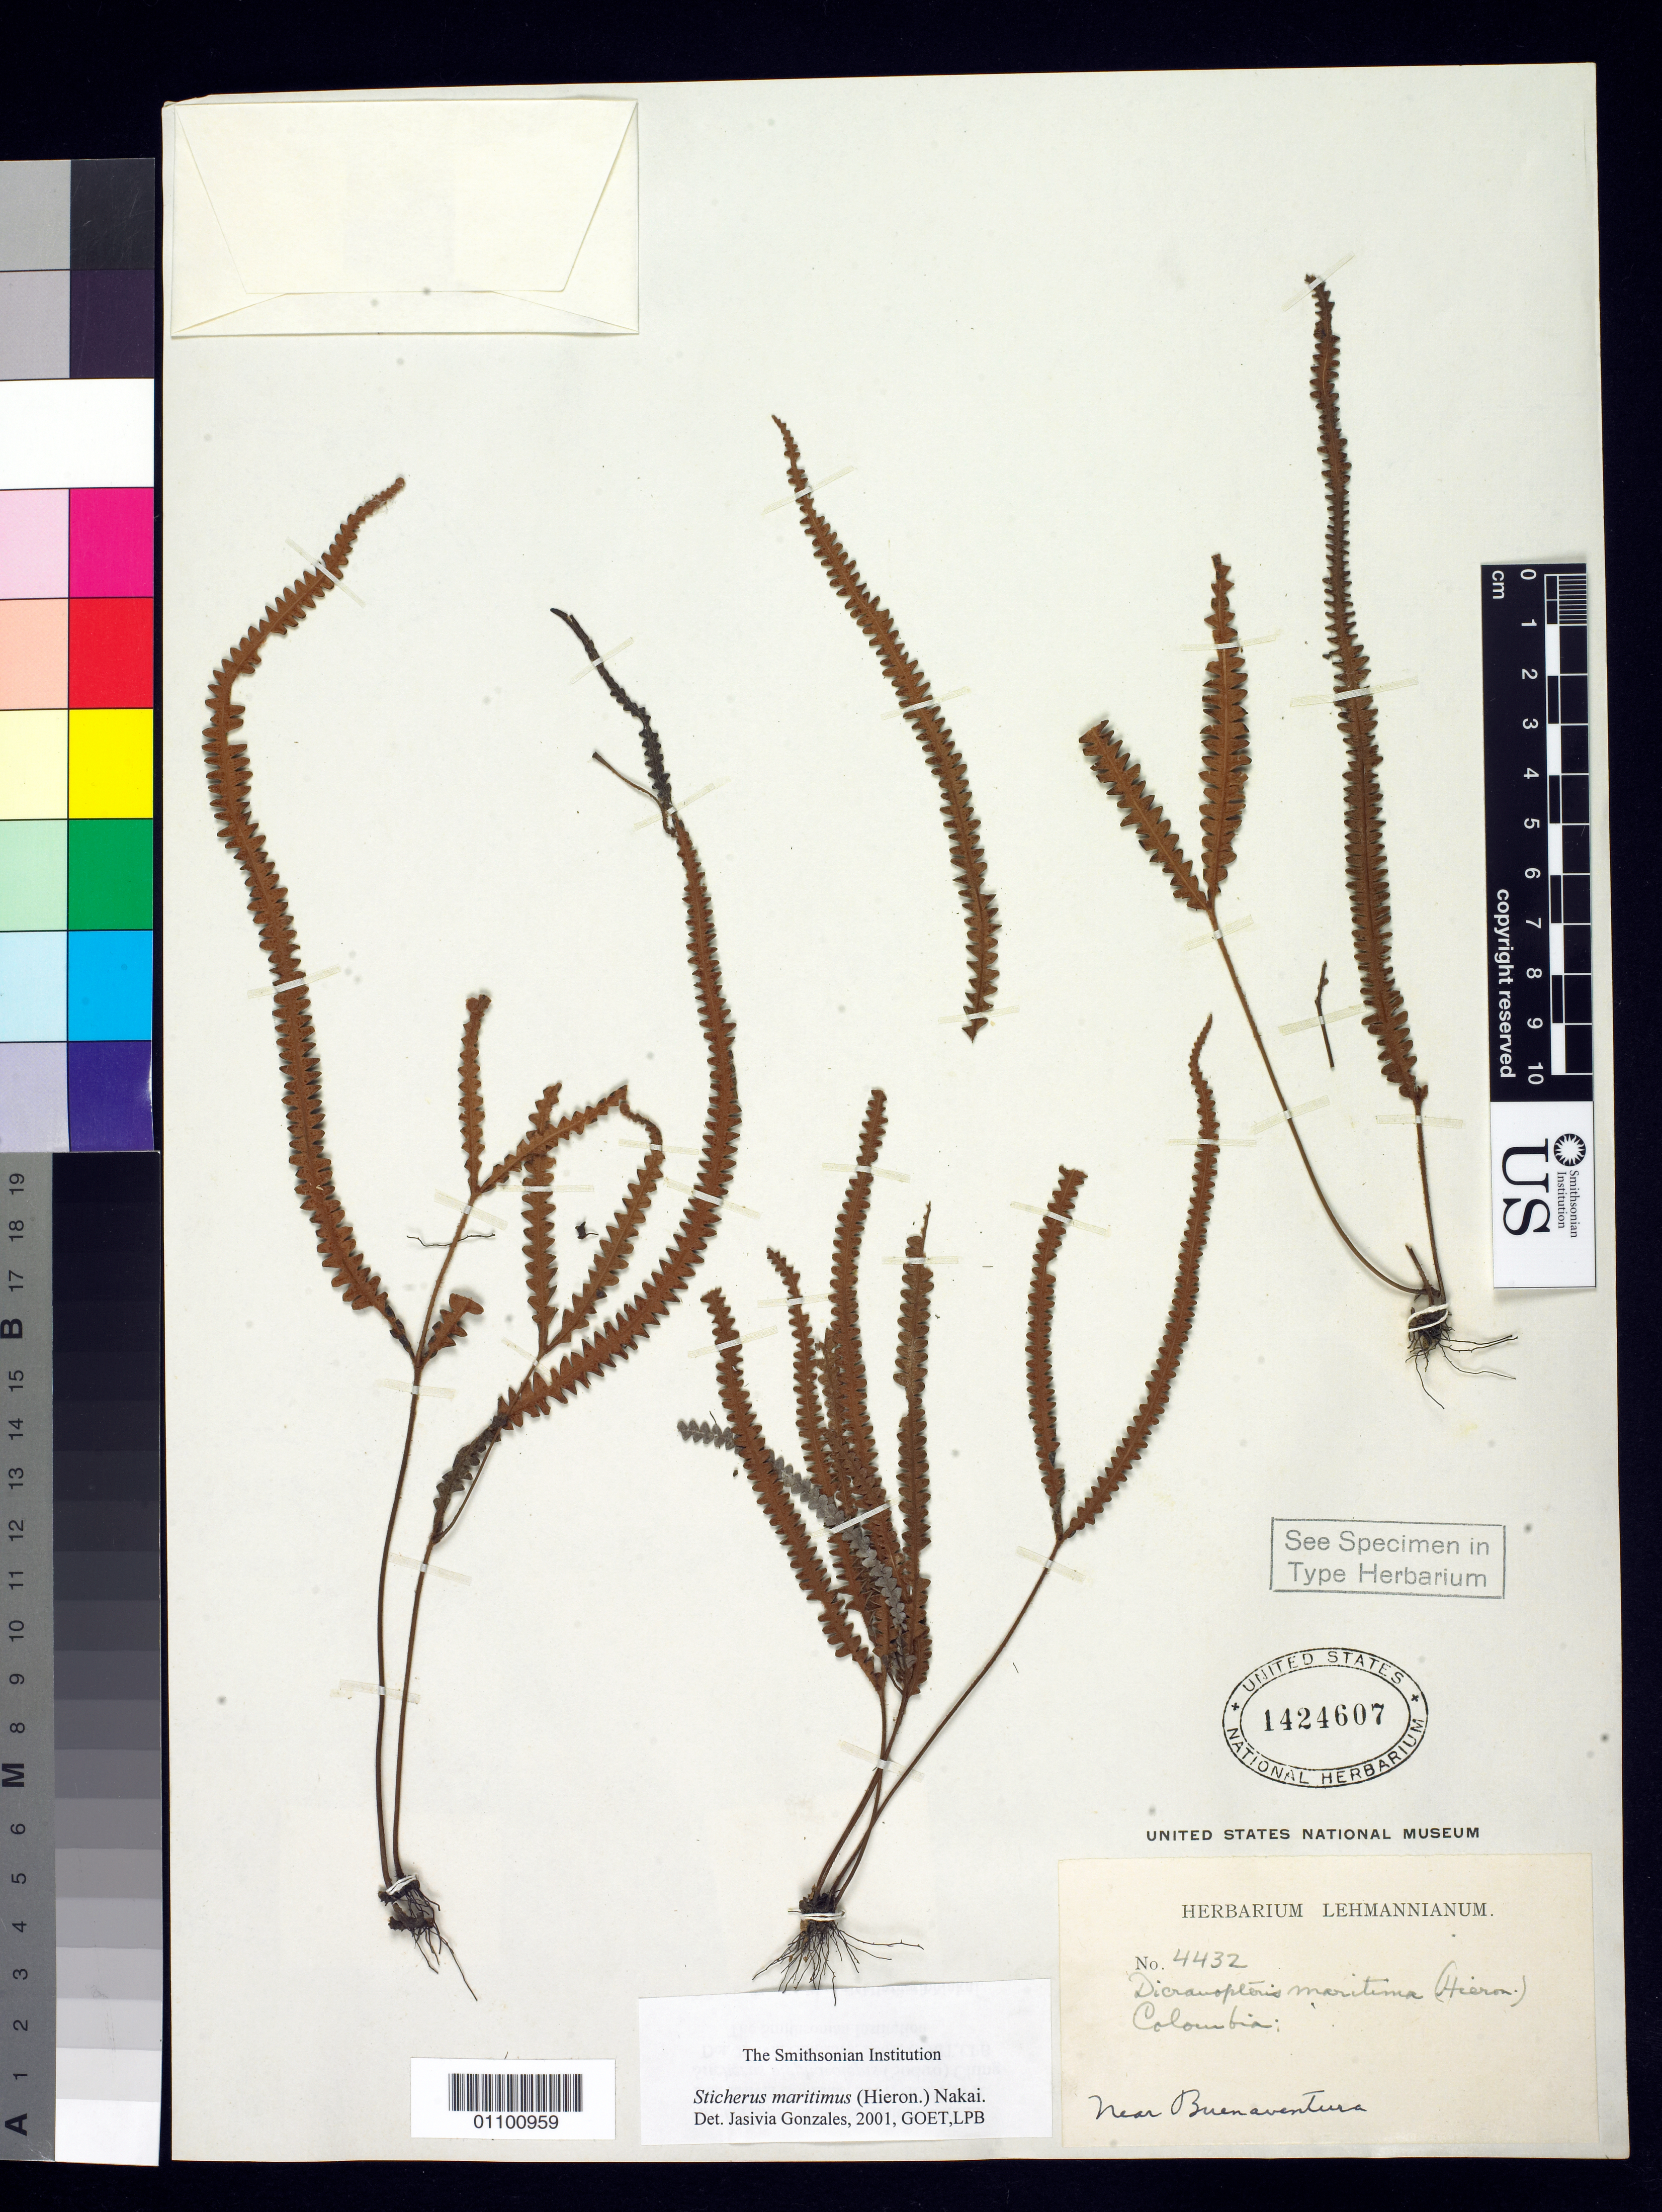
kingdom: Plantae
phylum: Tracheophyta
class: Polypodiopsida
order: Gleicheniales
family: Gleicheniaceae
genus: Gleichenia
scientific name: Gleichenia maritima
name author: Hieron.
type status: Isolectotype; Isosyntype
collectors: F. C. Lehmann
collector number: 4432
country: Colombia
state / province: Valle del Cauca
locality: Buena Ventura.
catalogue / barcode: US 1424607